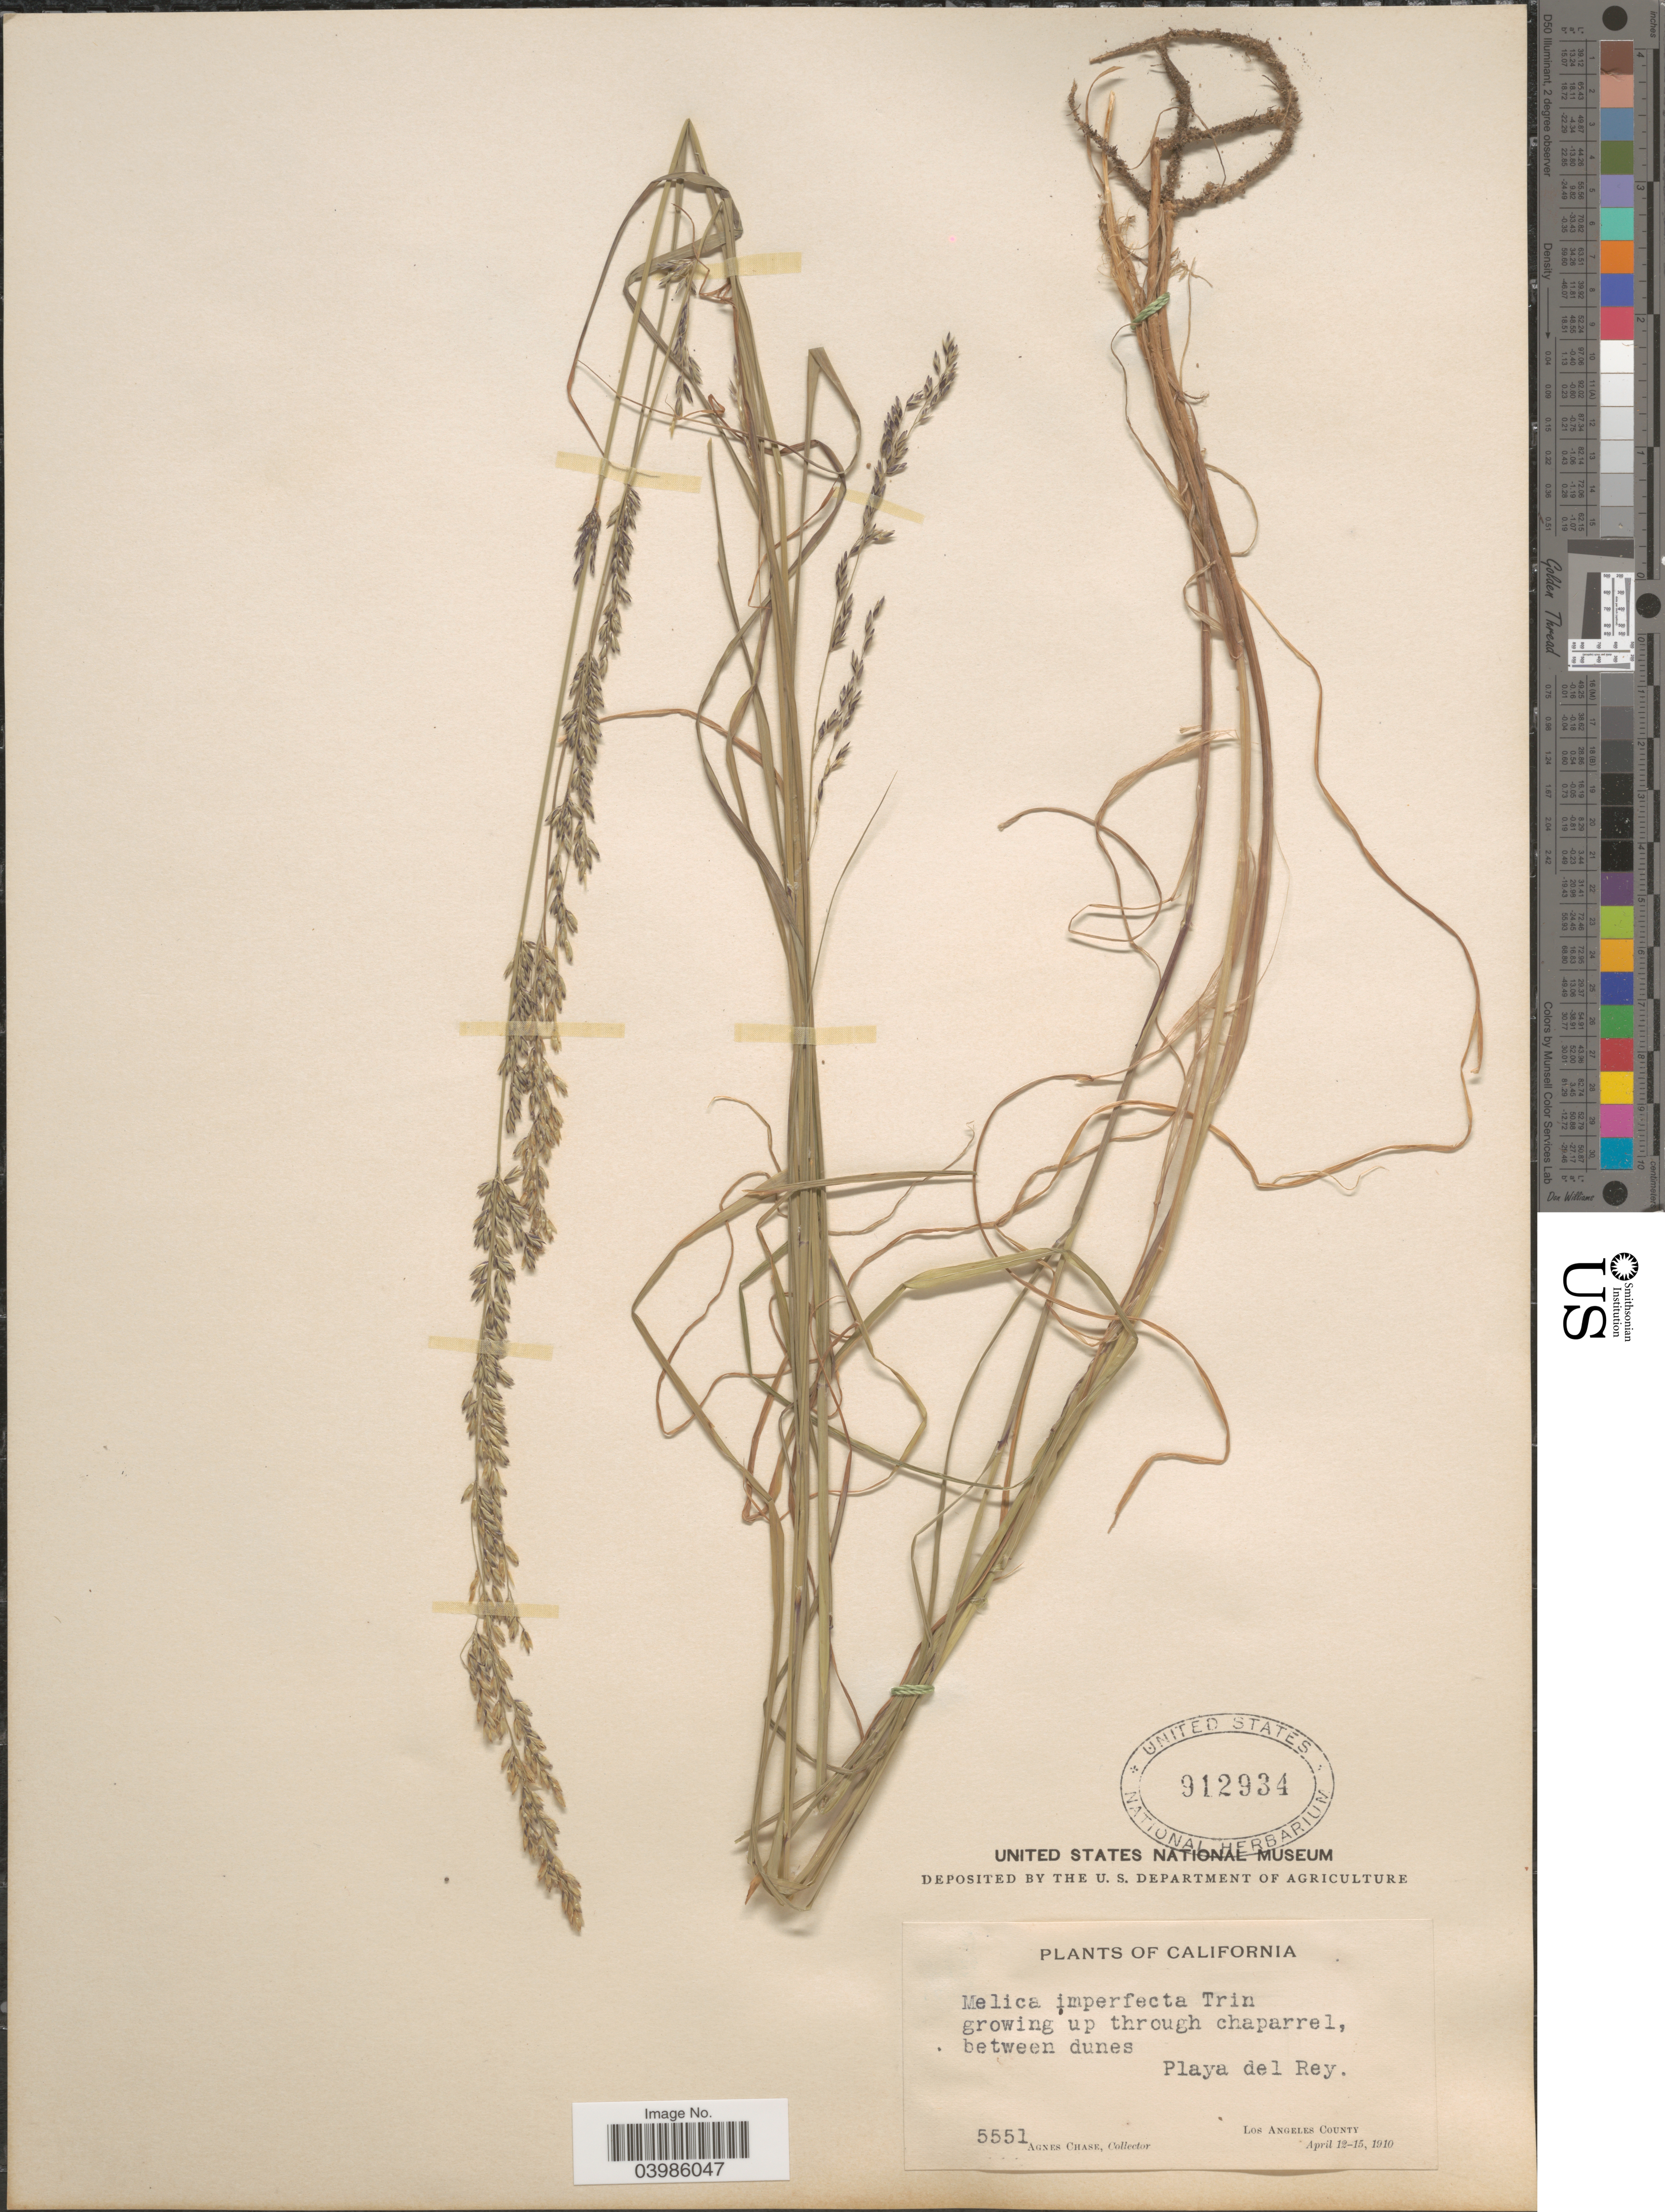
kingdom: Plantae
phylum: Tracheophyta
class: Liliopsida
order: Poales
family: Poaceae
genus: Melica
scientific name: Melica imperfecta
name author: Trin.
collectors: A. Chase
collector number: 5551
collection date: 1910-04-12/1910-04-15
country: United States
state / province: California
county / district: Los Angeles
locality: Playa del Rey. Los Angeles County.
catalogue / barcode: US 912934